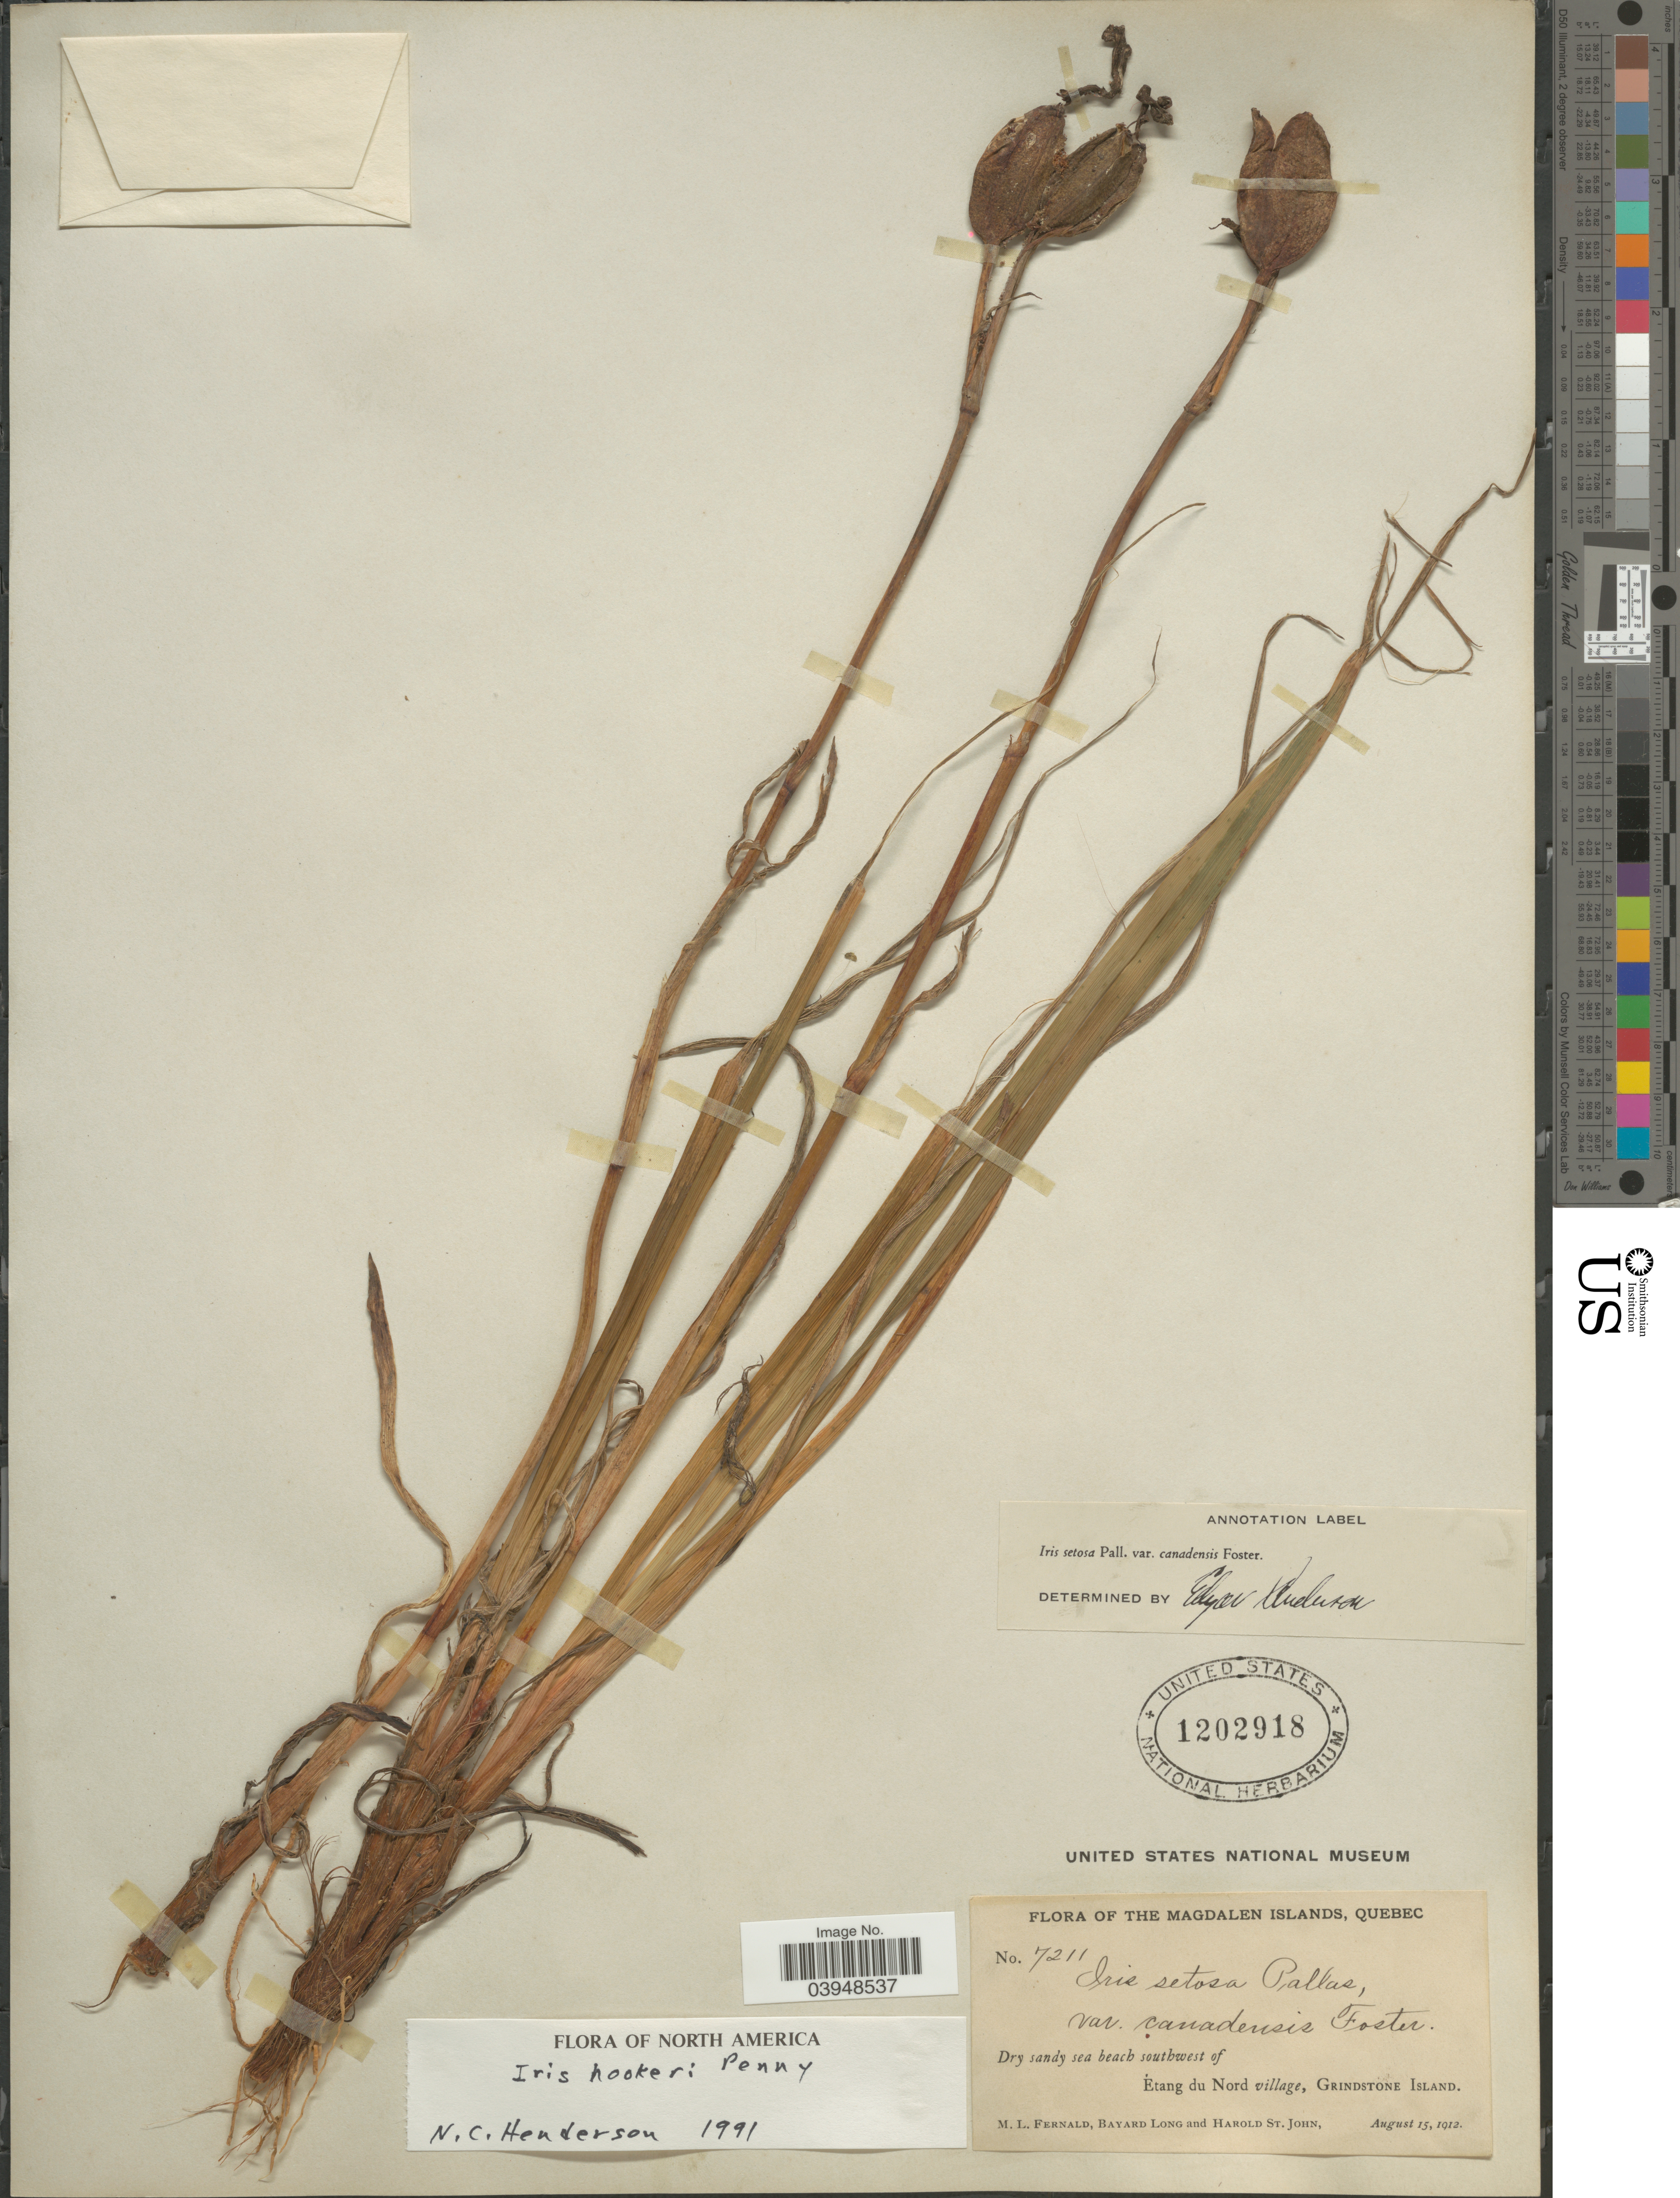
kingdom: Plantae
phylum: Tracheophyta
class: Liliopsida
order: Asparagales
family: Iridaceae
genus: Iris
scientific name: Iris hookeri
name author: Penny ex G. Don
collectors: M. L. Fernald, B. Long & H. St. John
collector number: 7211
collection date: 1912-08-15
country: Canada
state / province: Quebec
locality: Magdalen Islands. Dry sandy sea beach southwest of Étang du Nord village, Grindstone Island.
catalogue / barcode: US 1202918